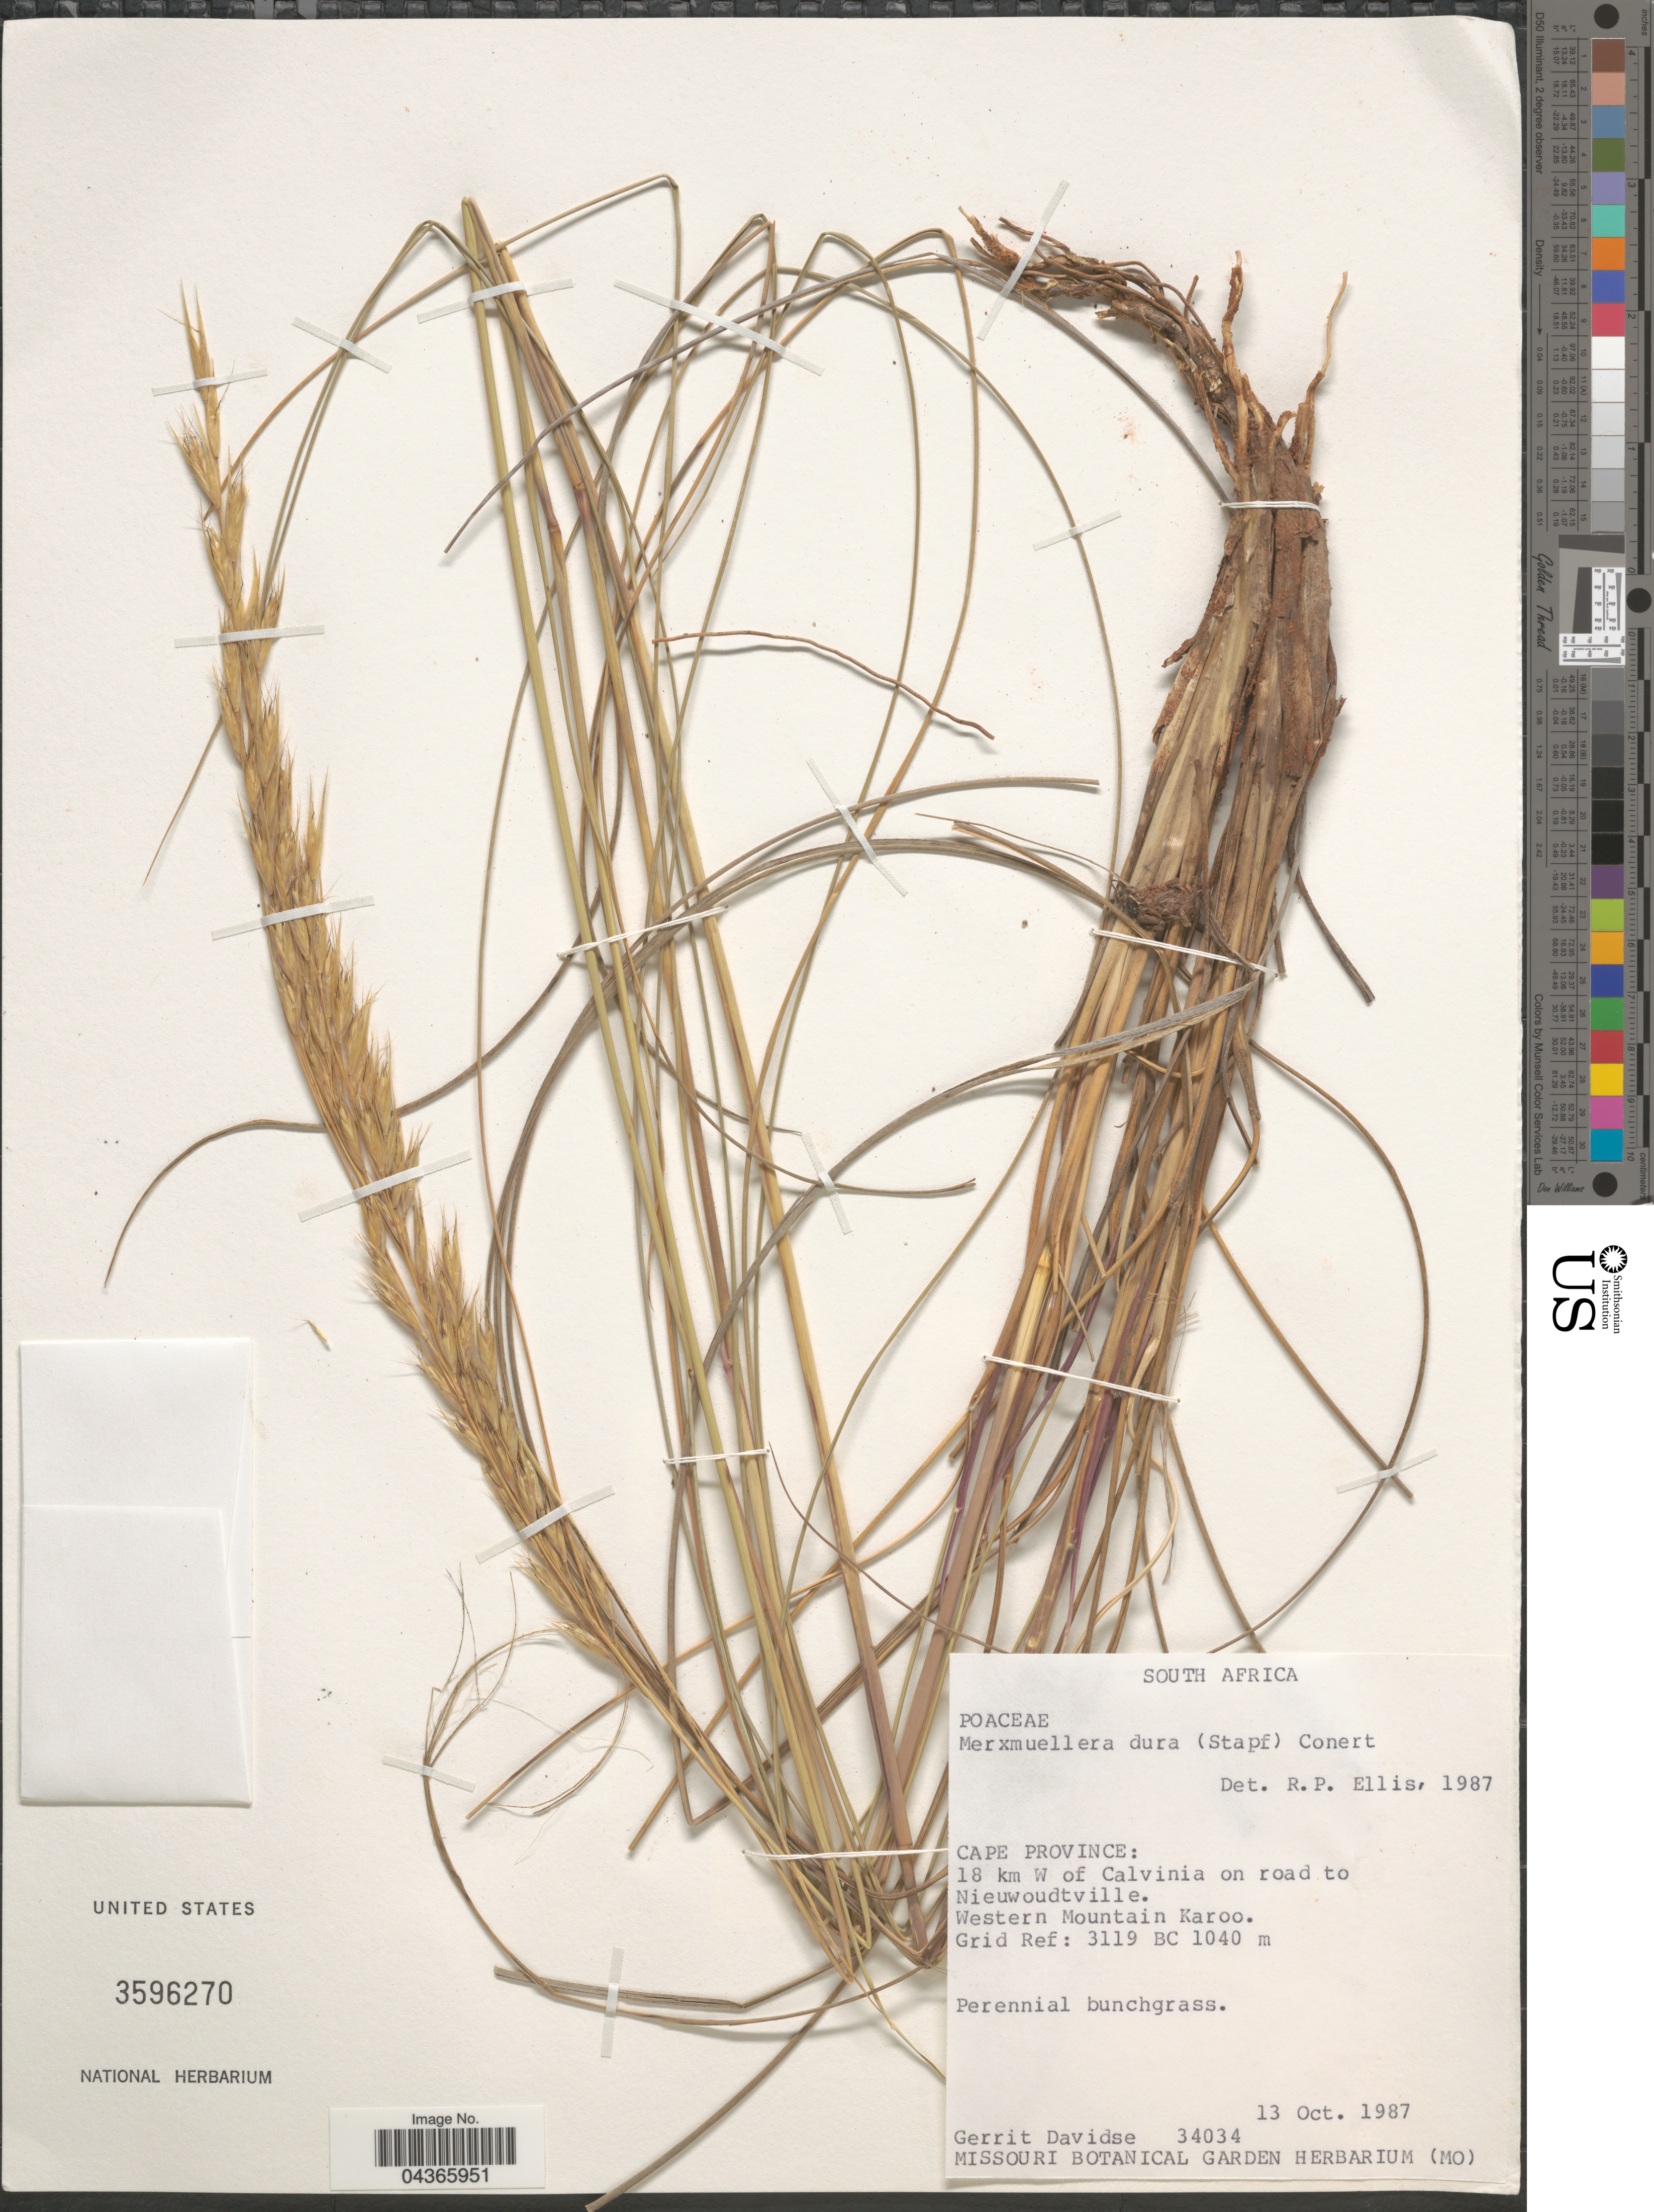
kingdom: Plantae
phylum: Tracheophyta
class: Liliopsida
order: Poales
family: Poaceae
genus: Tenaxia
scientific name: Tenaxia dura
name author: (Stapf) N.P. Barker & H.P. Linder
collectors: G. Davidse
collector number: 34034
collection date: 1987-10-13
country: South Africa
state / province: Northern Cape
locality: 18 km W of Calvinia on road to Nieuwoudtville. Western Mountain Karoo. Grid Ref: 3119 BC.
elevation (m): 1040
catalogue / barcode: US 3596270